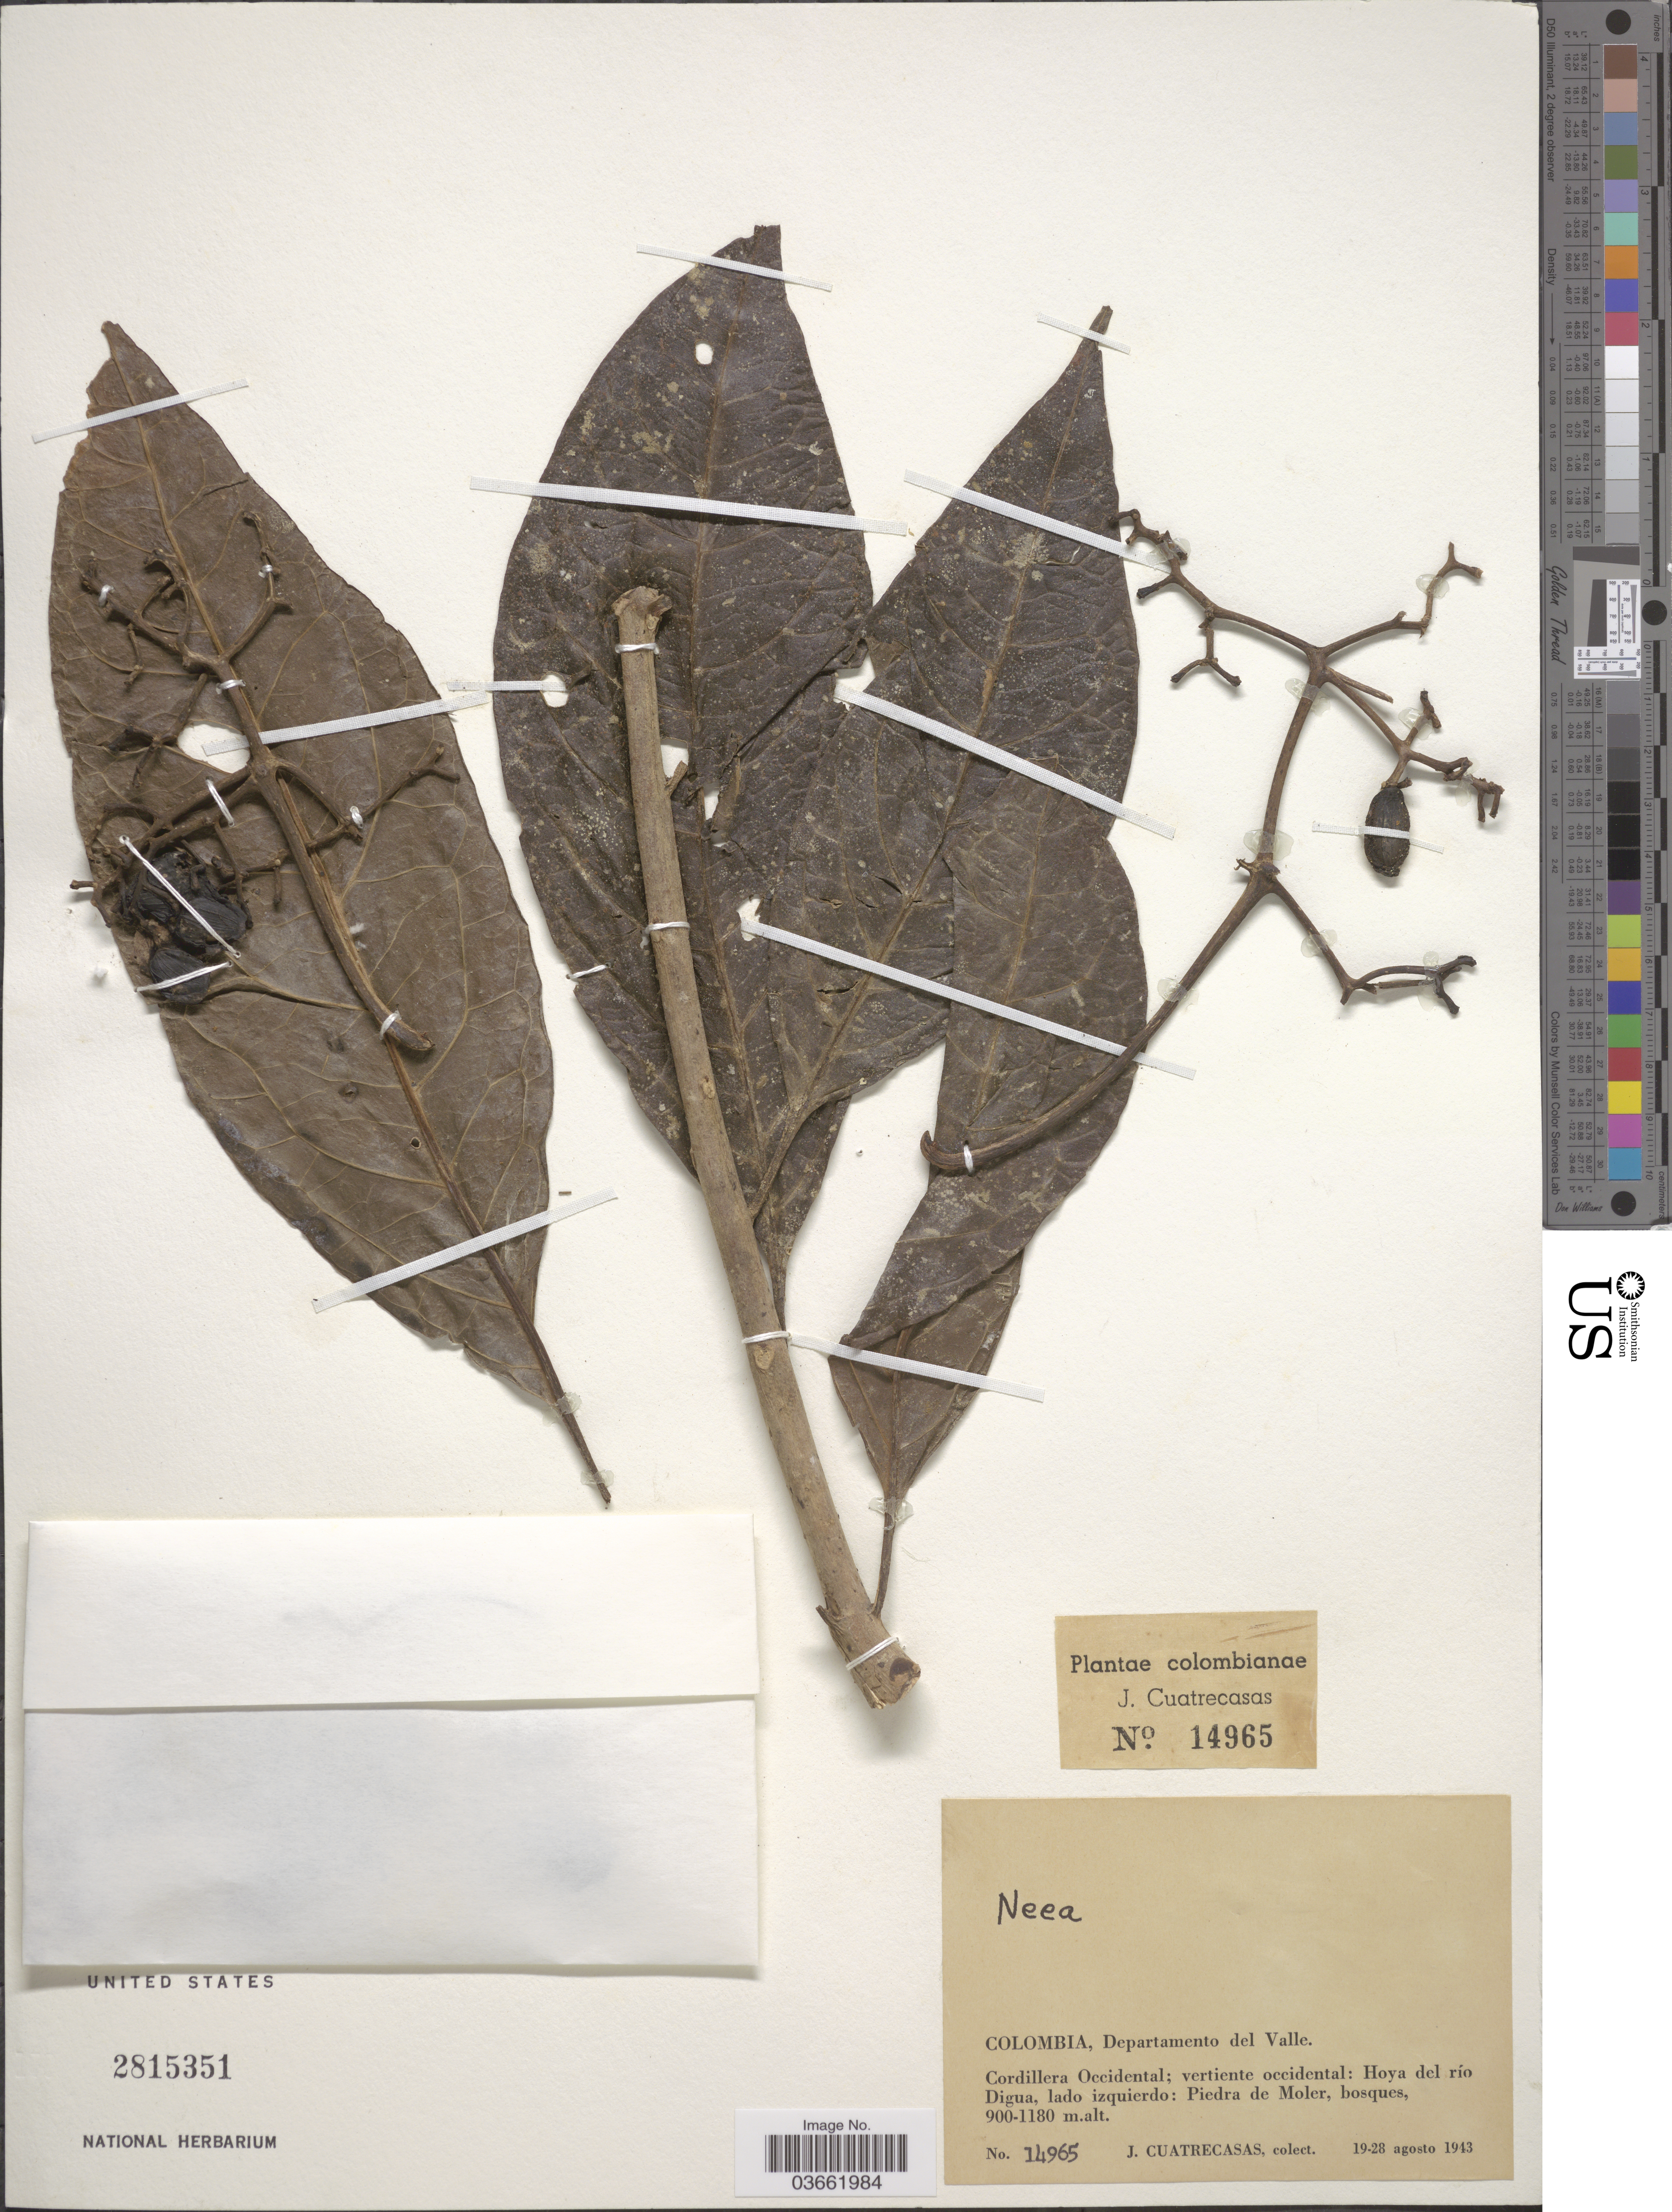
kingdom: Plantae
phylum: Tracheophyta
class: Magnoliopsida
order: Caryophyllales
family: Nyctaginaceae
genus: Neea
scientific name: Neea sp.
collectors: J. Cuatrecasas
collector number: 14965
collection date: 1943-08-19/1943-08-28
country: Colombia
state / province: Valle del Cauca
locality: Departamento del Valle. Cordillera Occidental; vertiente occidental: Hoya del río Digua, lado izquierdo: Piedra de Moler.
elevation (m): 900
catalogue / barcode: US 2815351